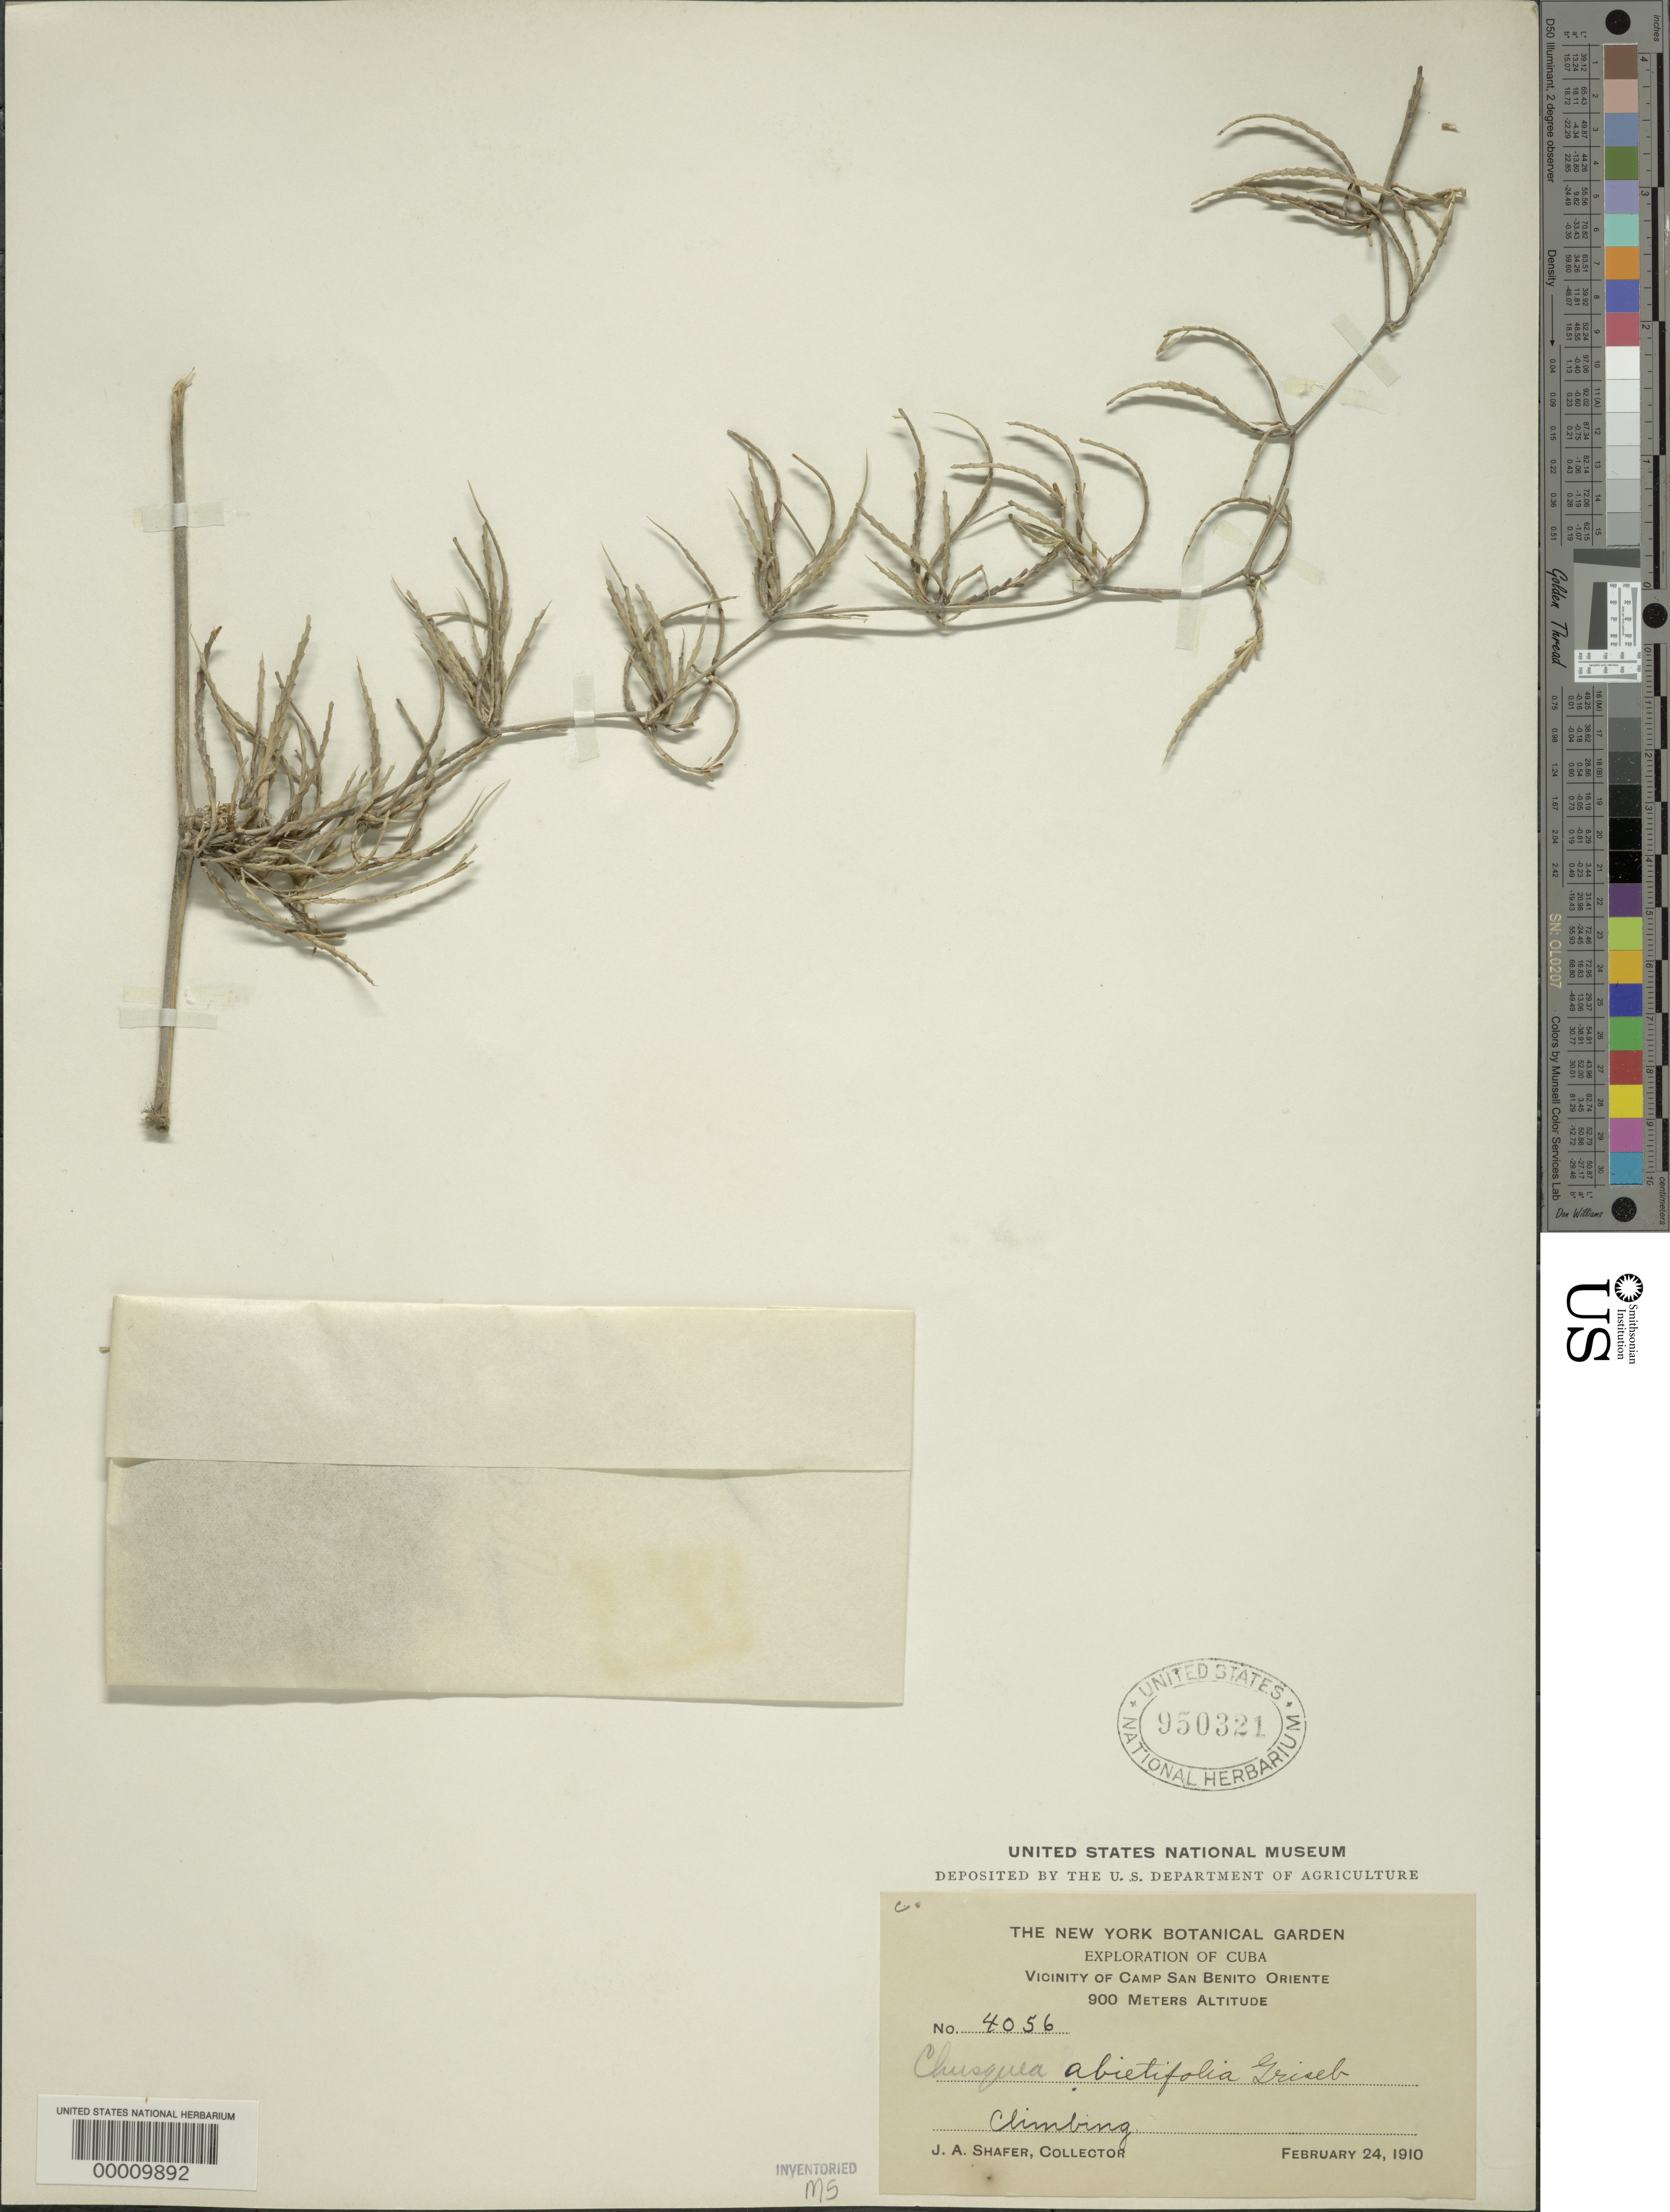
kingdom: Plantae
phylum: Tracheophyta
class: Liliopsida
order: Poales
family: Poaceae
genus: Chusquea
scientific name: Chusquea abietifolia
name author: Griseb.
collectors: J. A. Shafer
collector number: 4056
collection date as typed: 24 Feb 1910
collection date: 1910-02-24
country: Cuba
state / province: Oriente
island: Greater Antilles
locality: Vicinity of camp san benito oriente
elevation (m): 900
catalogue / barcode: US 950321